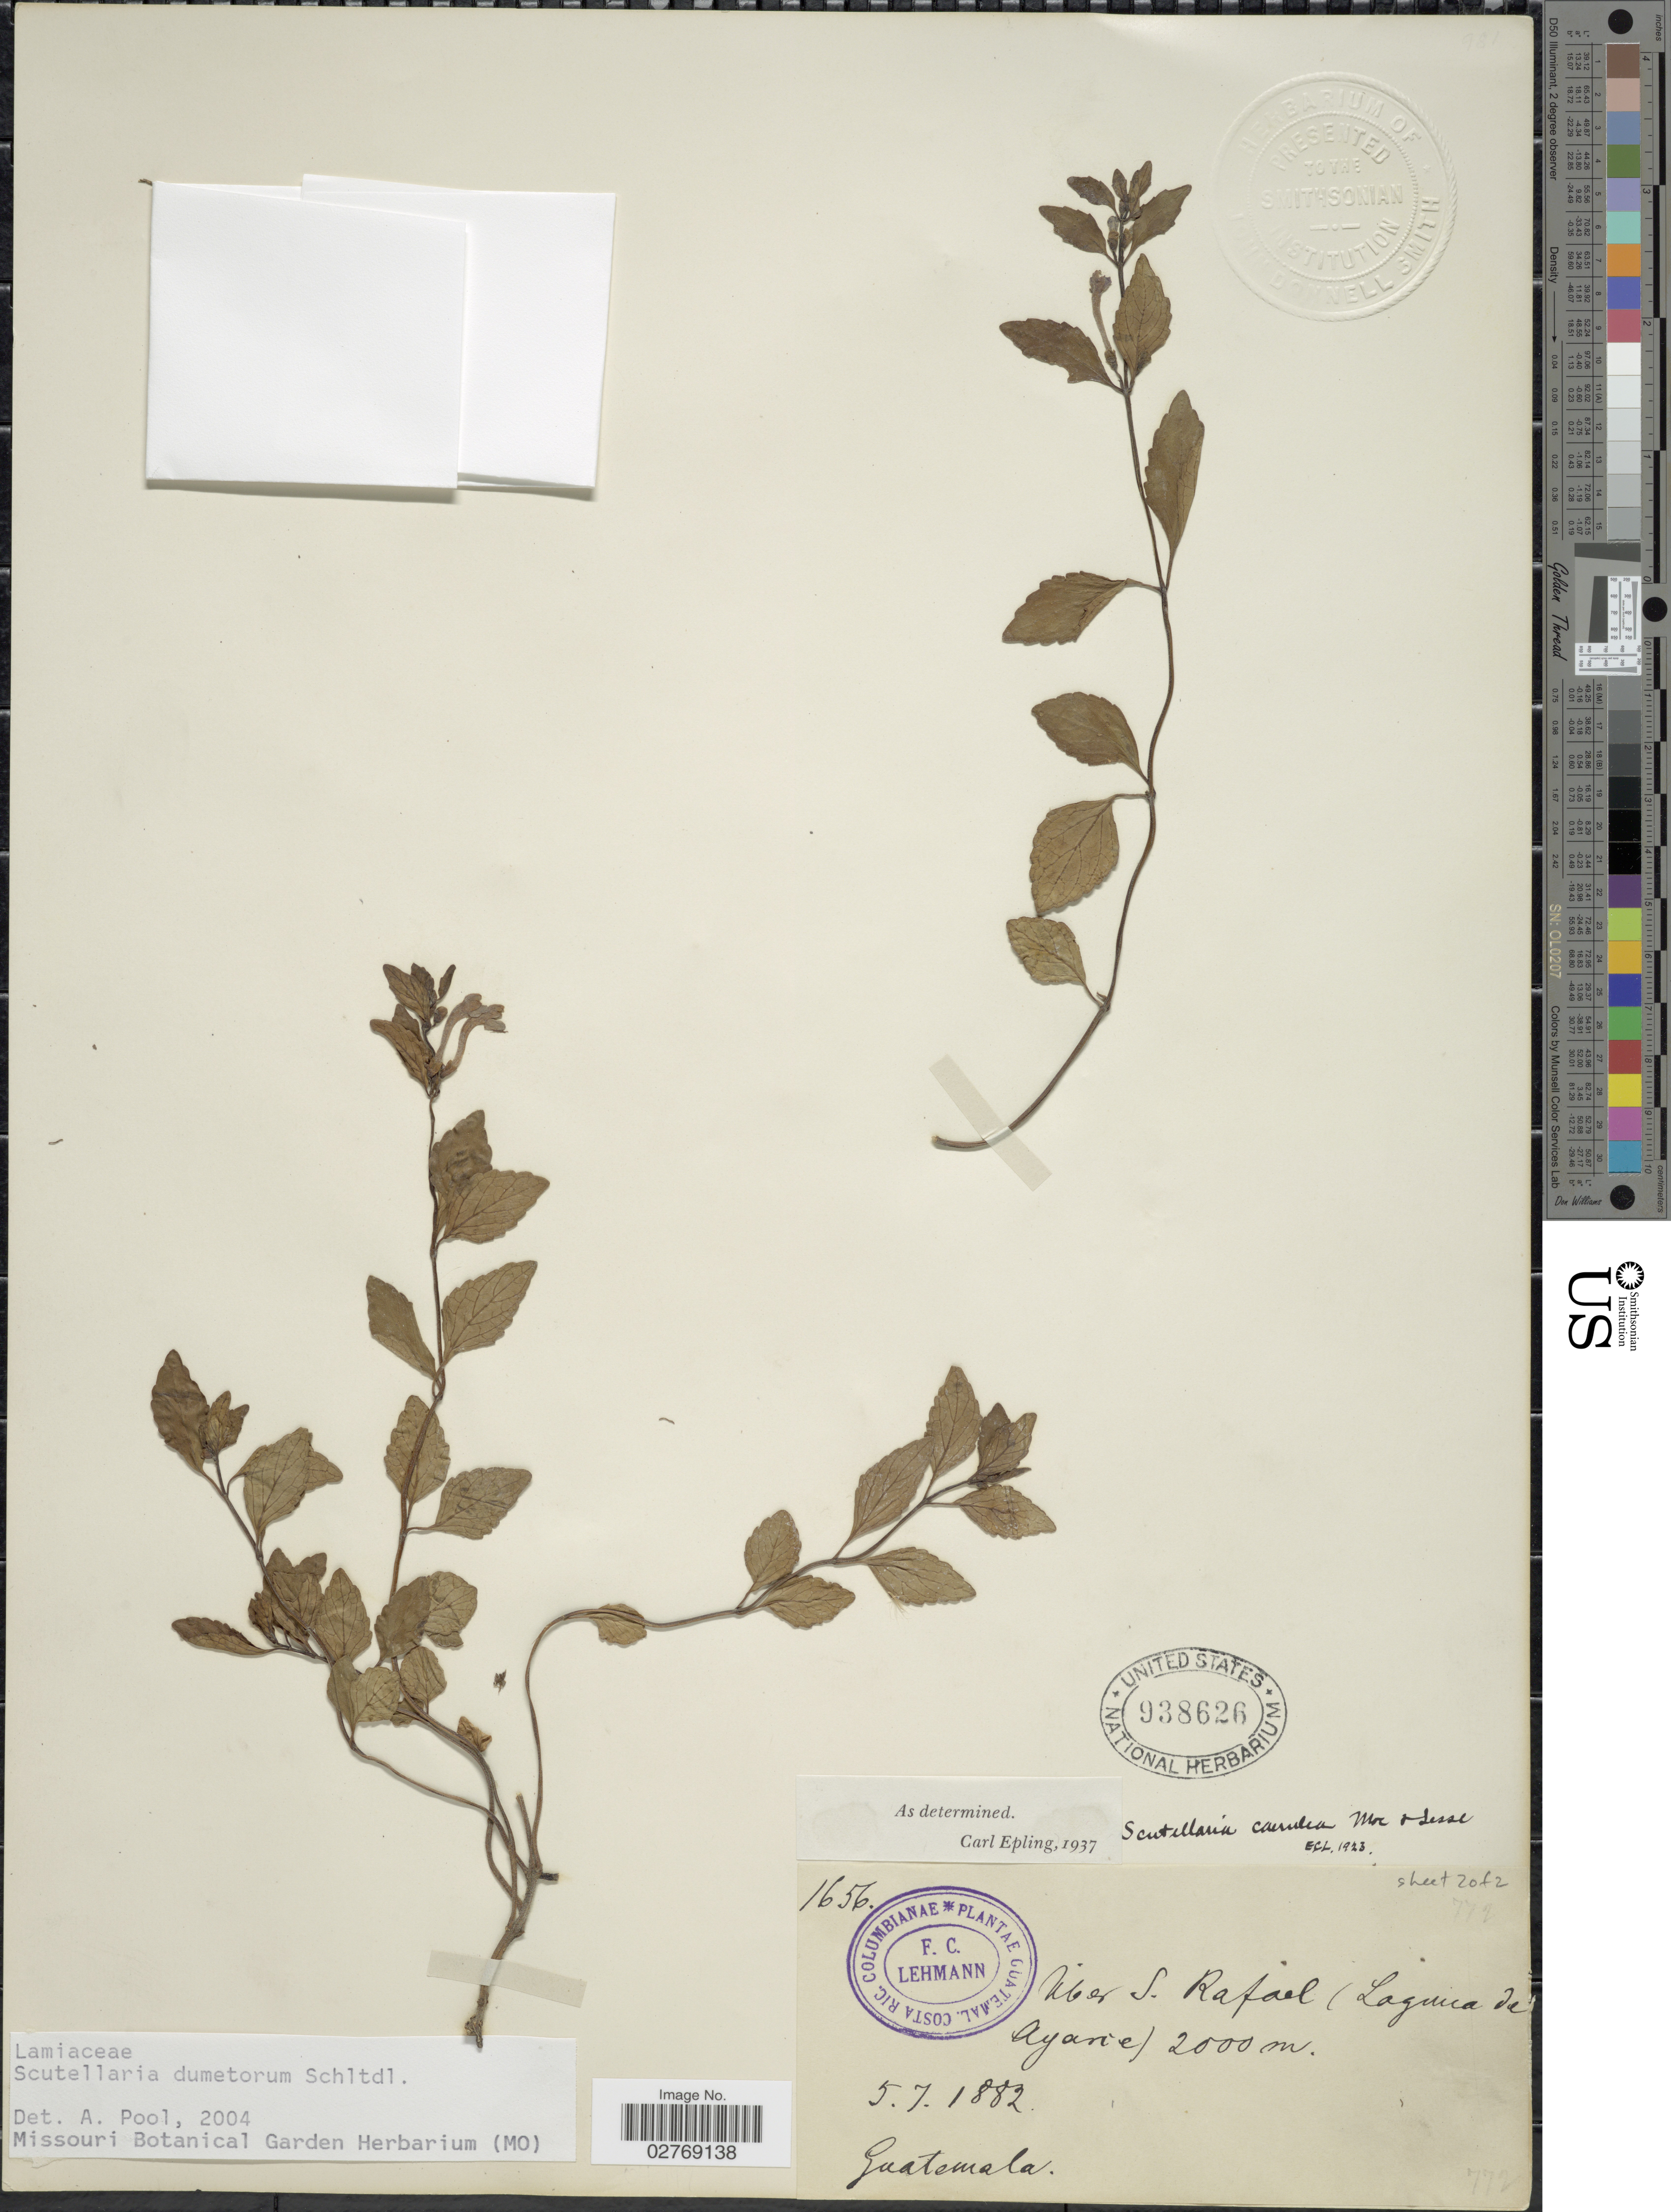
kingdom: Plantae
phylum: Tracheophyta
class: Magnoliopsida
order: Lamiales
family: Lamiaceae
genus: Scutellaria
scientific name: Scutellaria dumetorum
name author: Schltdl.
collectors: F. C. Lehmann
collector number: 1656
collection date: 1882-07-05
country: Guatemala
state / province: Guatemala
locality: Uber S. Rafael (Laguna de Ayarza.).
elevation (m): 2000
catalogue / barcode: US 938626